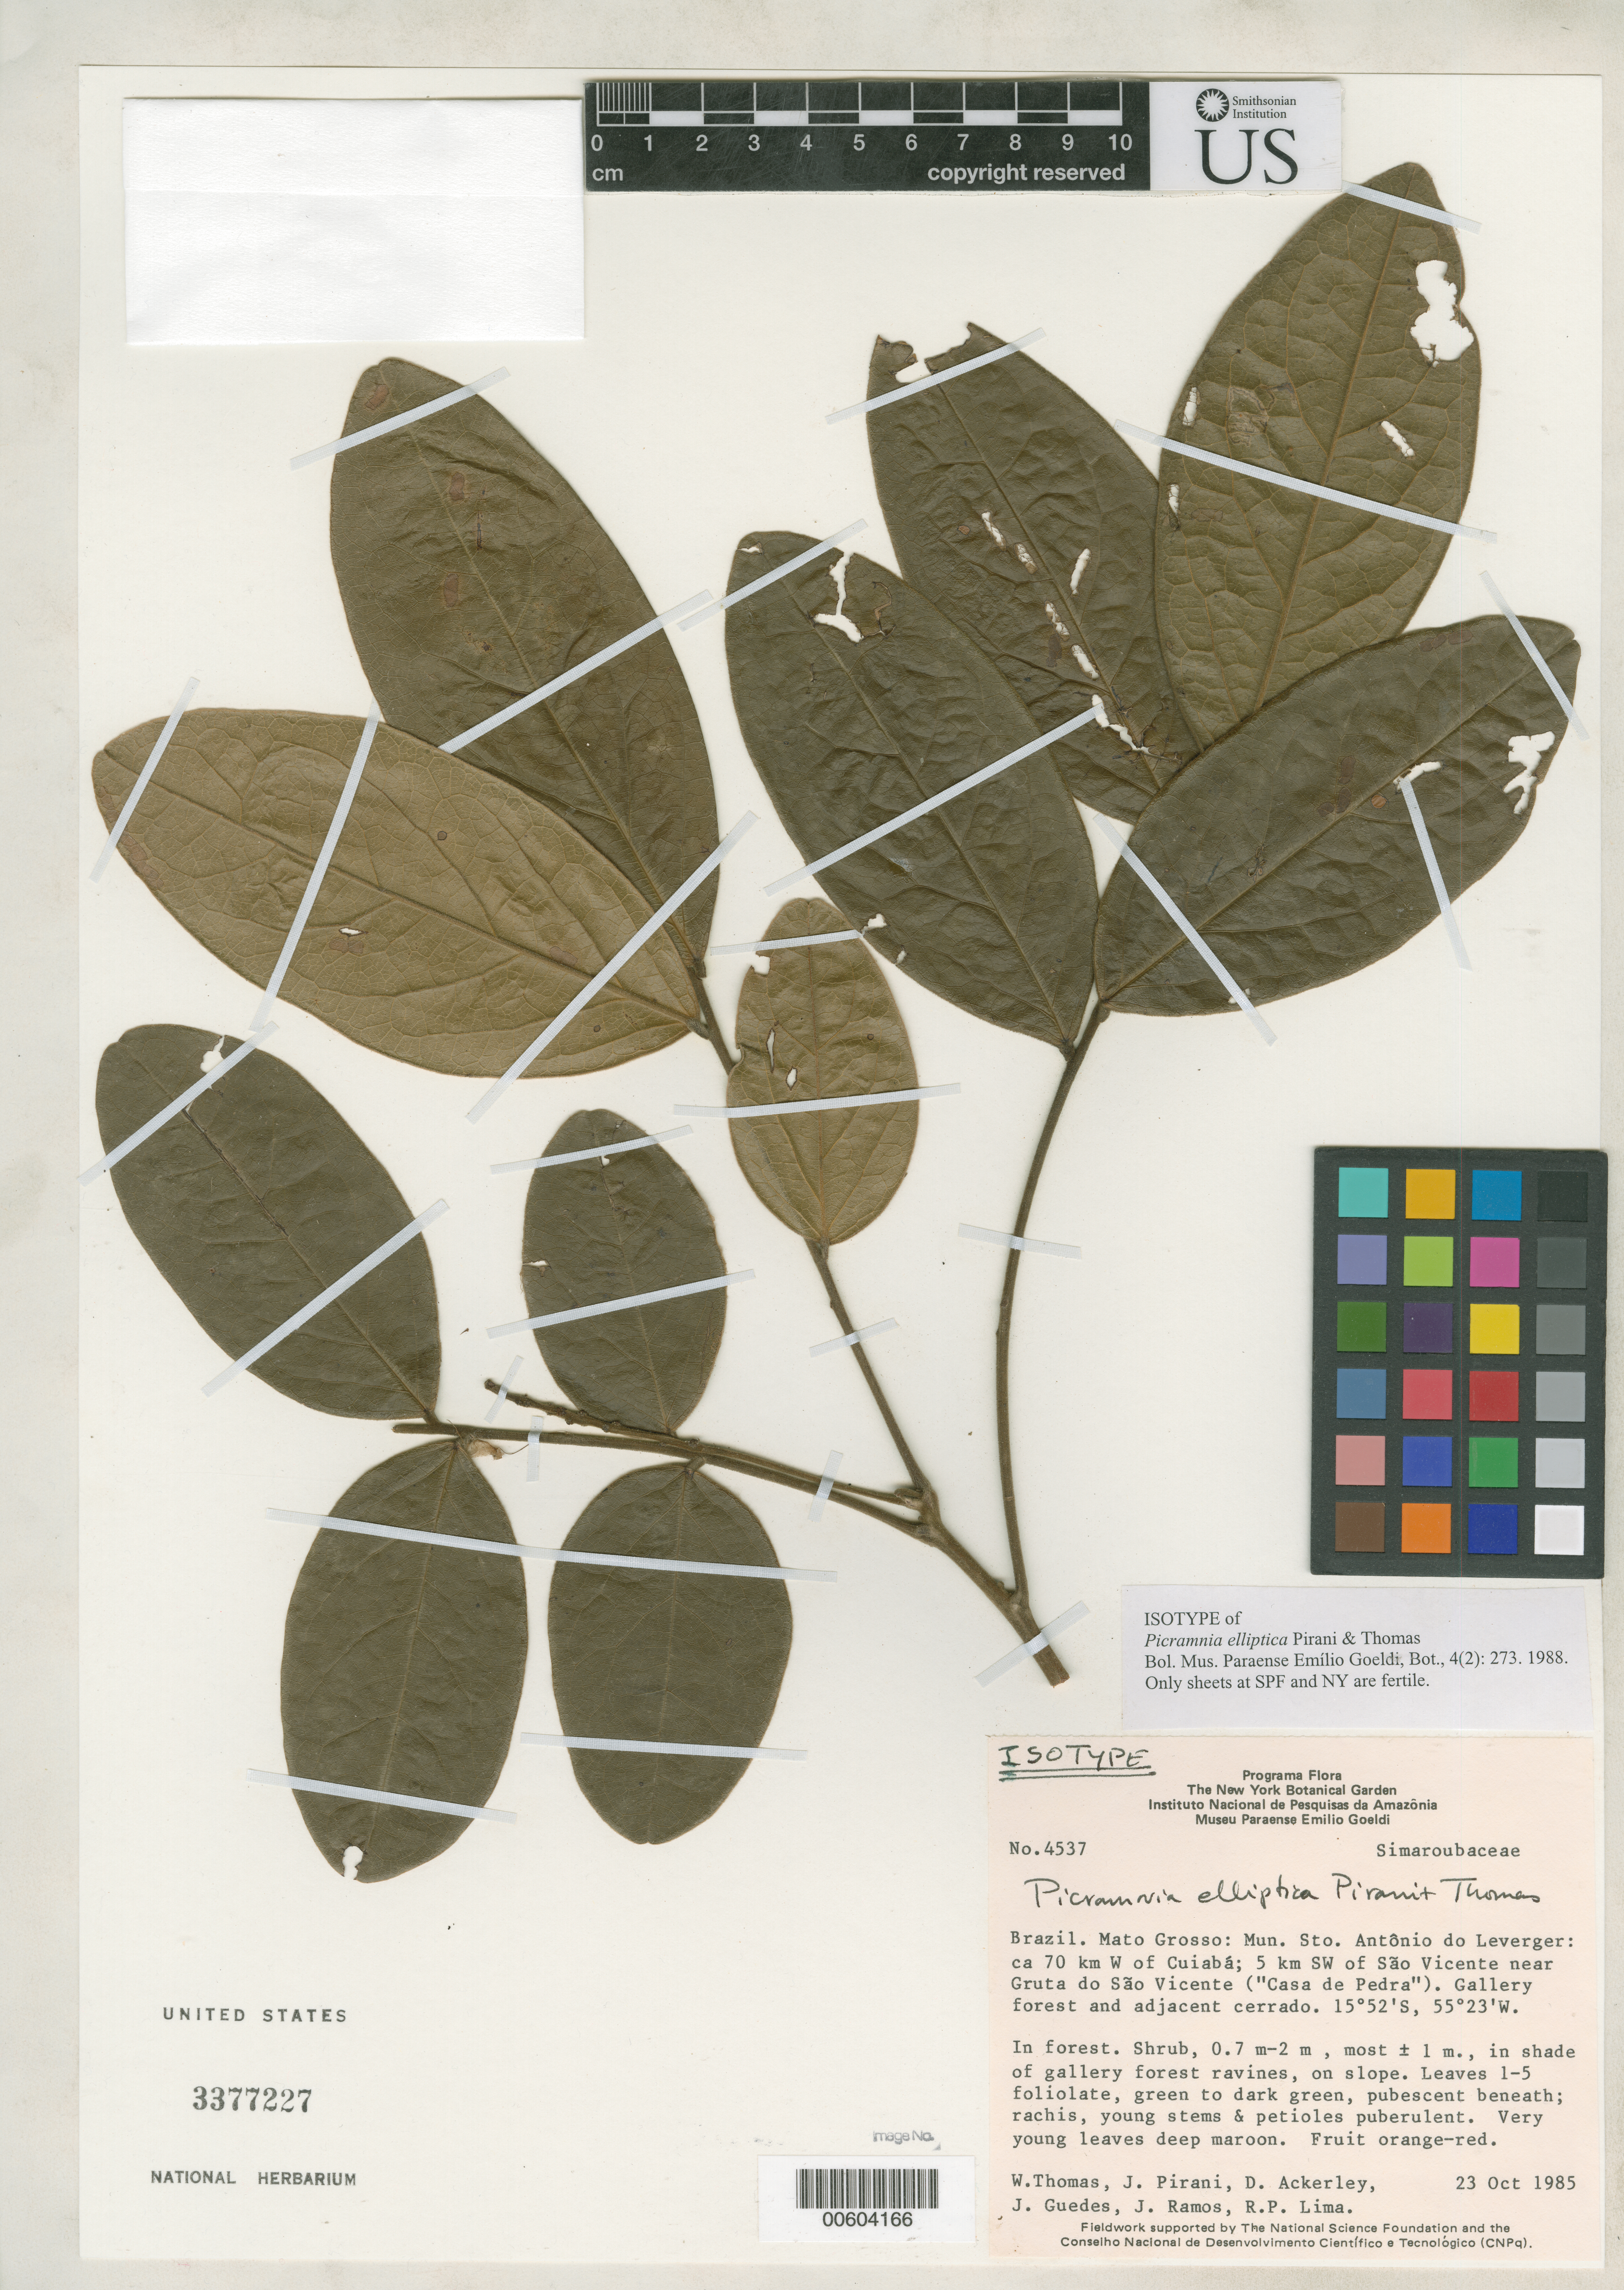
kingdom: Plantae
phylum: Tracheophyta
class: Magnoliopsida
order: Picramniales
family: Picramniaceae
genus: Picramnia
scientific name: Picramnia elliptica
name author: Kuhlm. ex Pirani & Thomas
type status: Isotype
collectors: W. Thomas, J. R. Pirani, D. Ackerley, J. Guedes, J. F. Ramos & R. P. Lima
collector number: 4537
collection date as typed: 23 Oct 1985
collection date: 1985-10-23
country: Brazil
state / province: Mato Grosso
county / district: Santo Antonio do Leverger Mun.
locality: Ca. 70 km W of Cuiaba, 5 km SW of Sao Vicente near Gruta do Dao Vicente, Casa Depedra.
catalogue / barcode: US 3377227